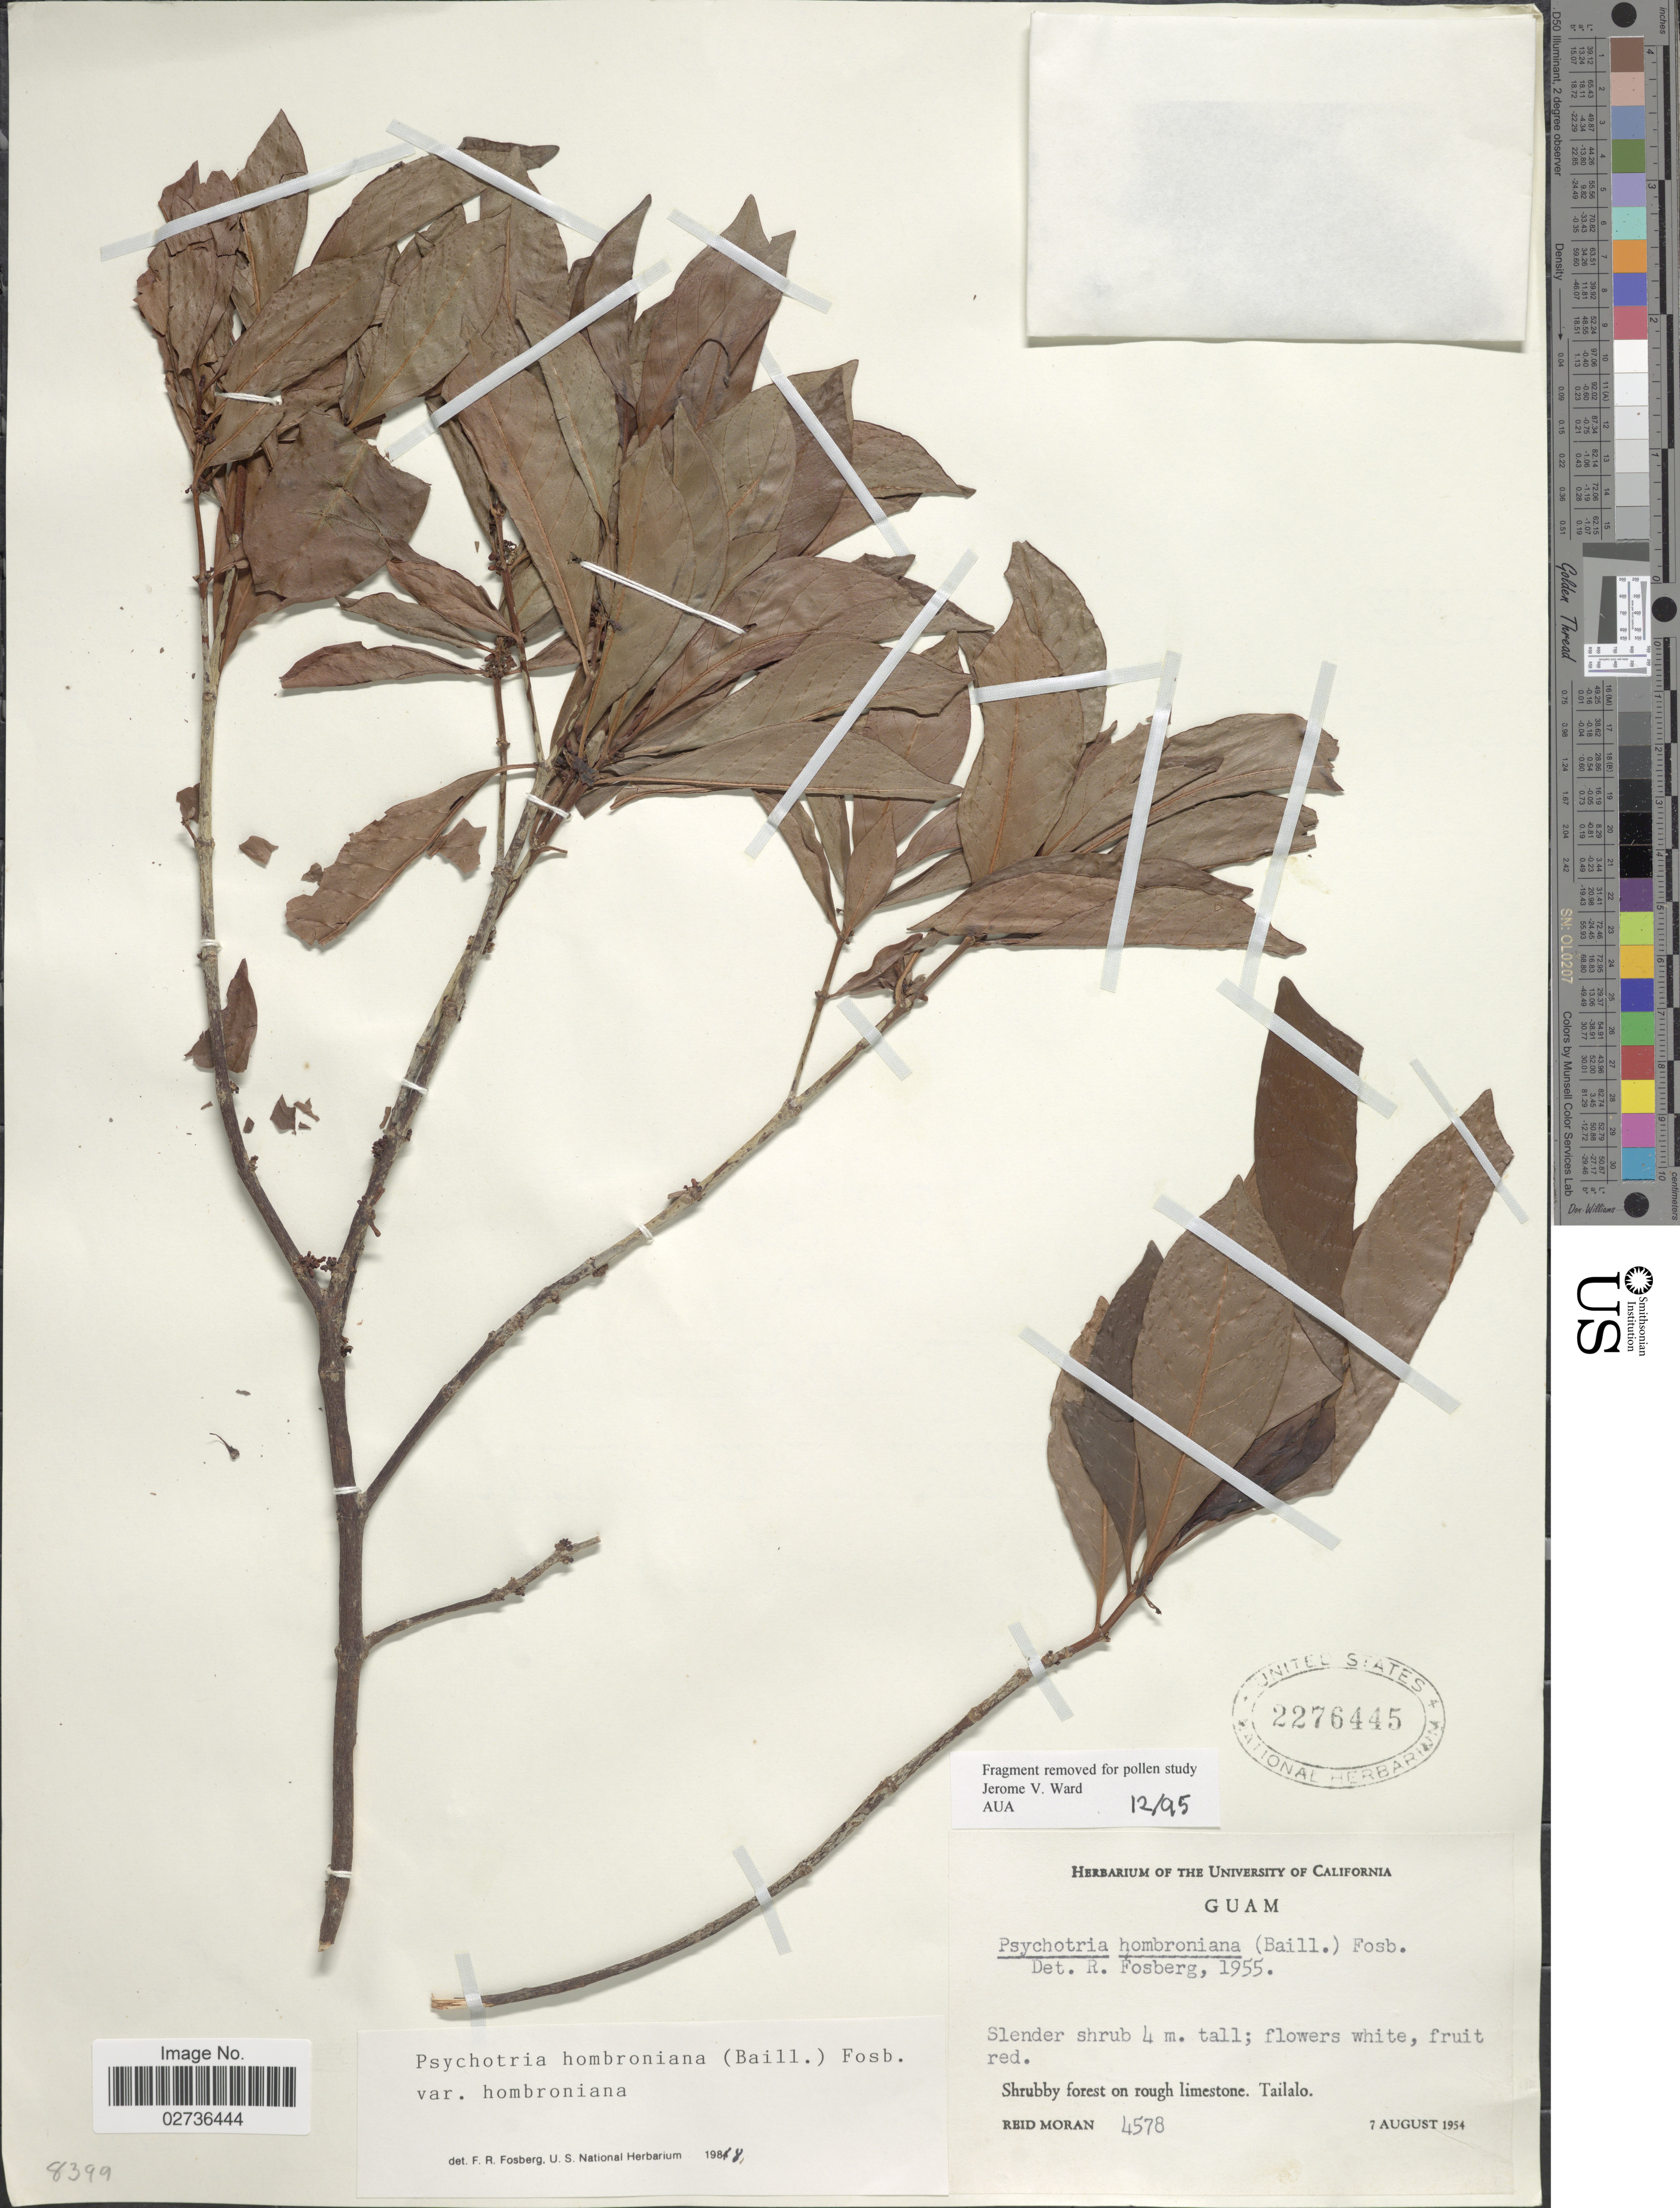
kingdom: Plantae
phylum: Tracheophyta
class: Magnoliopsida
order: Gentianales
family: Rubiaceae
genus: Psychotria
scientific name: Psychotria hombroniana var. hombroniana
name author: (Baill.) Fosberg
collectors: R. V. Moran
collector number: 4578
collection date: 1954-08-07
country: Guam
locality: Tailalo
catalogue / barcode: US 2276445